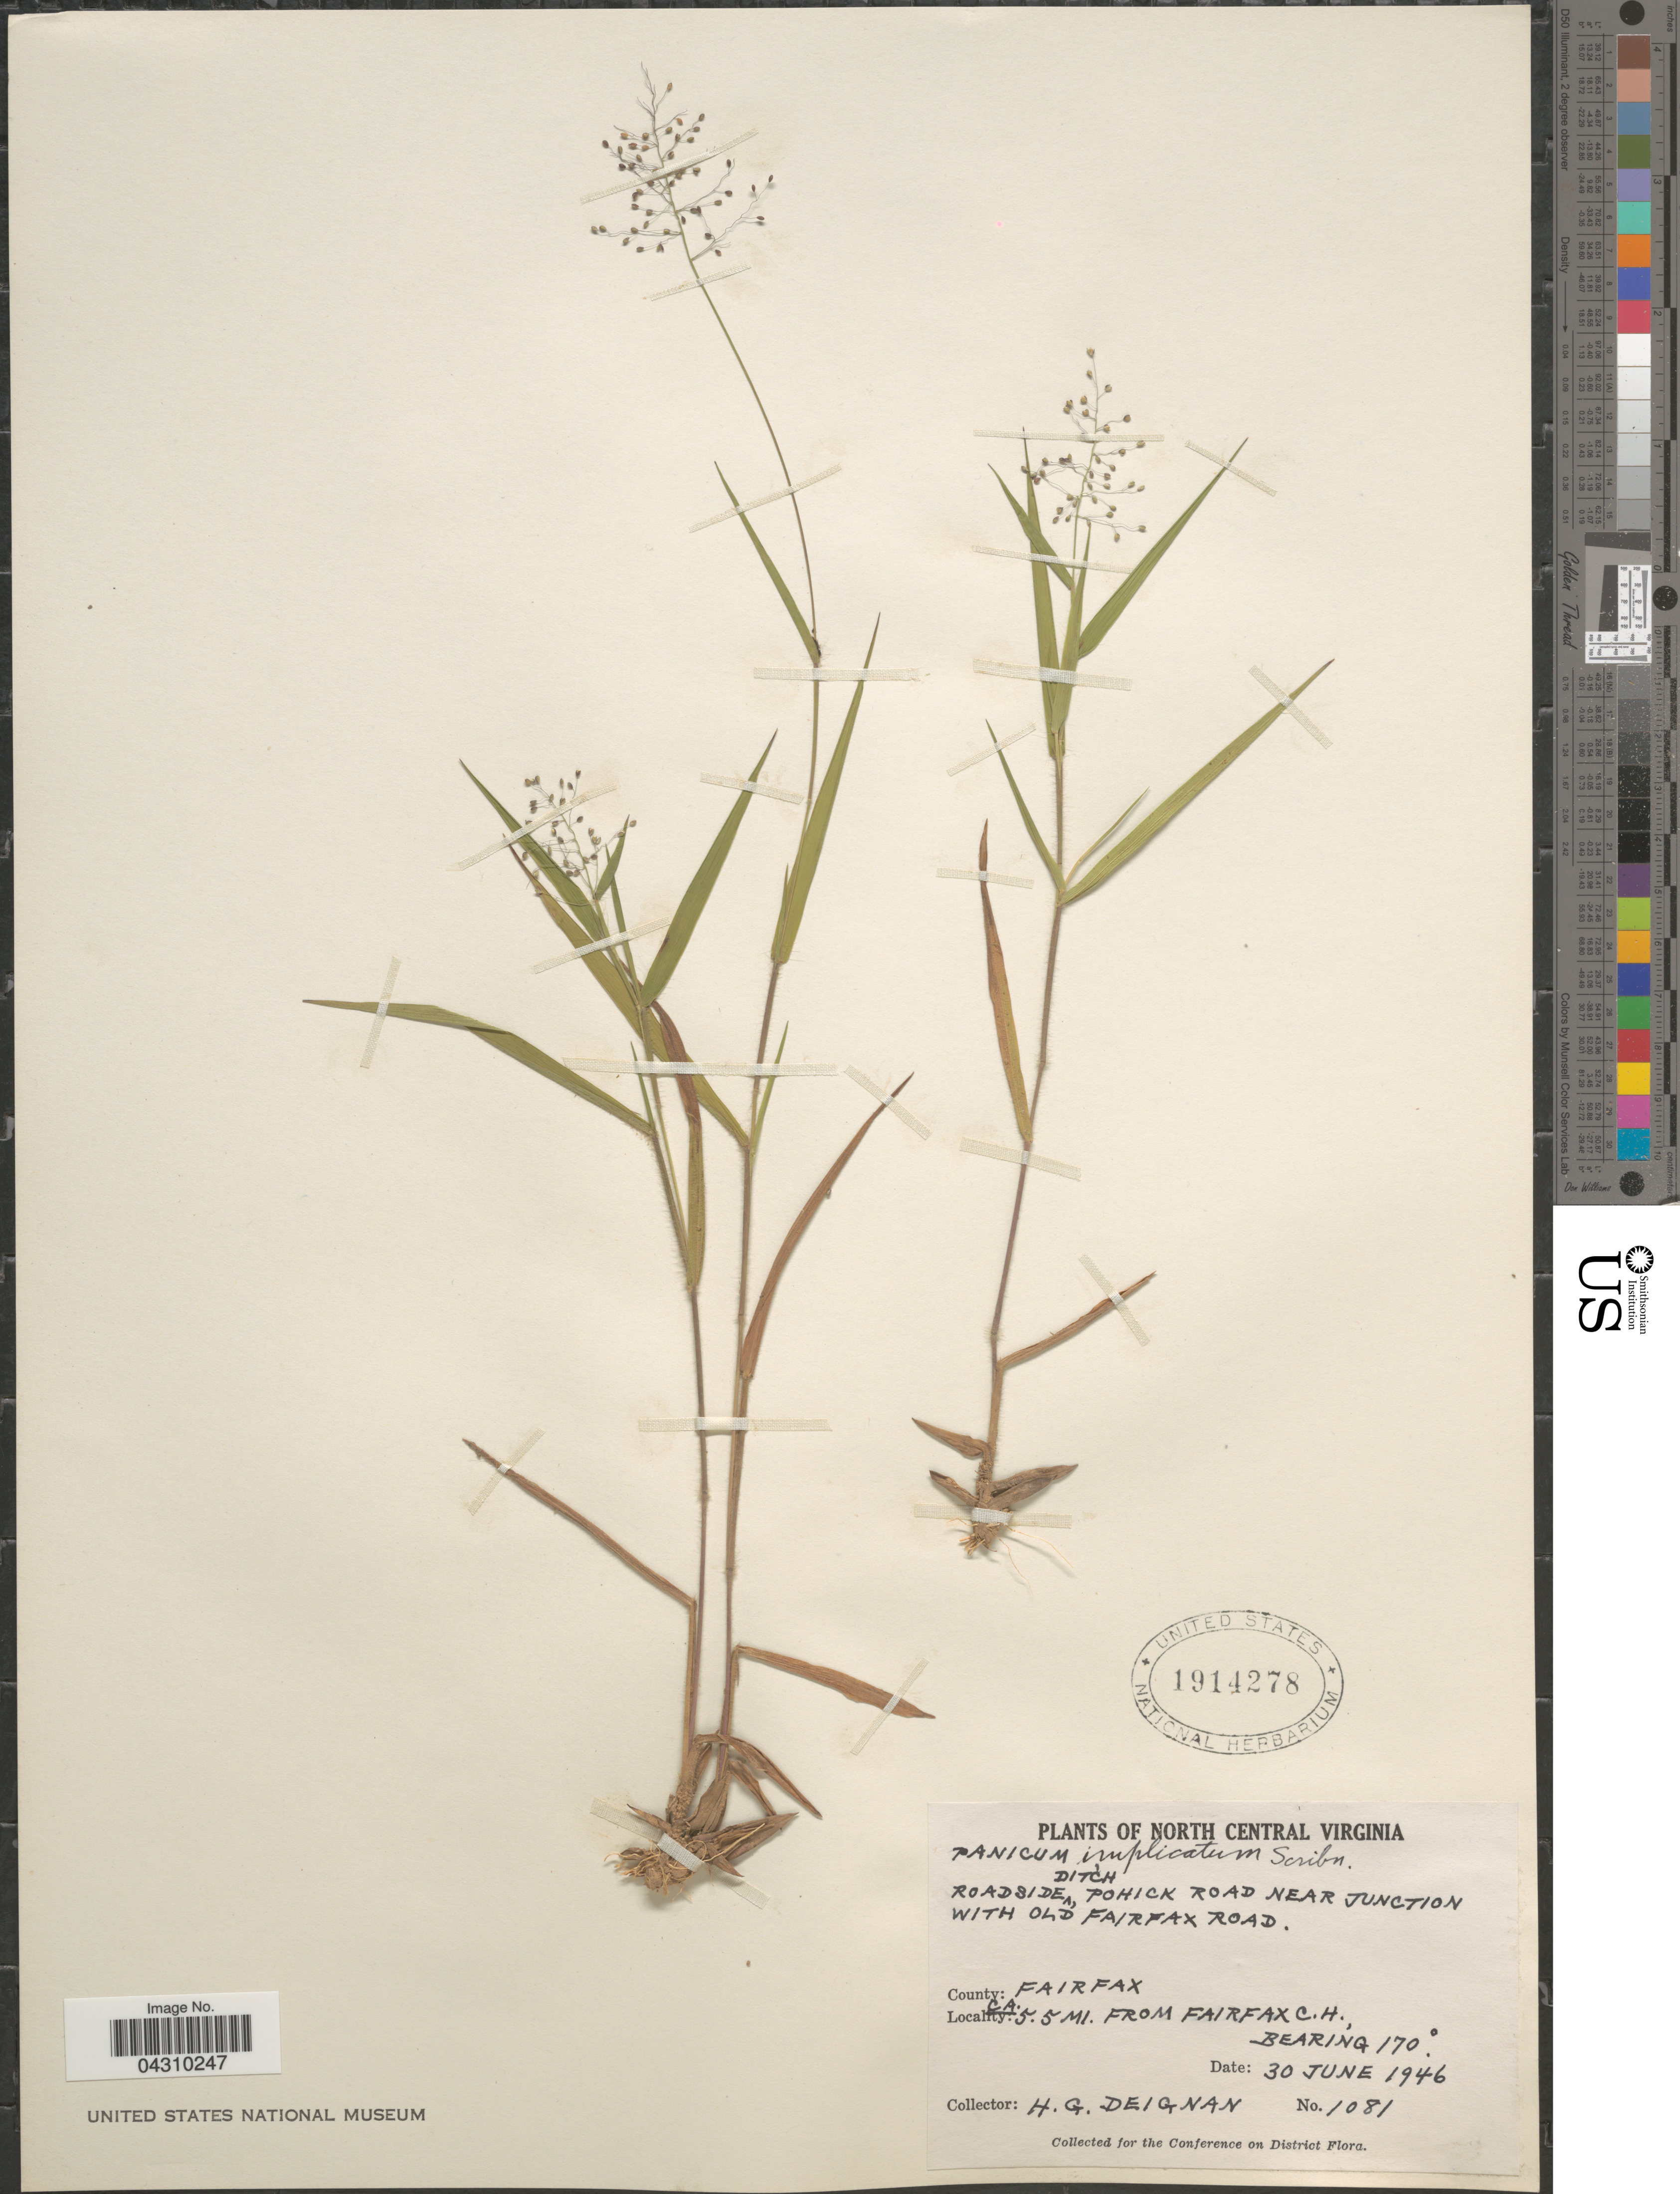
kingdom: Plantae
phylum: Tracheophyta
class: Liliopsida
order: Poales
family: Poaceae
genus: Dichanthelium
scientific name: Dichanthelium acuminatum var. acuminatum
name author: (Sw.) Gould & C.A. Clark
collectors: H. Deignan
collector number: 1081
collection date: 1946-06-30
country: United States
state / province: Virginia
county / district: Fairfax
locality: North Central Virginia. Roadside ditch, Pohick Road near Junction with old Fairfax Road. County: Fairfax. Ca. 5.5 mi. from Fairfax C.H., Bearing 170°.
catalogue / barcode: US 1914278